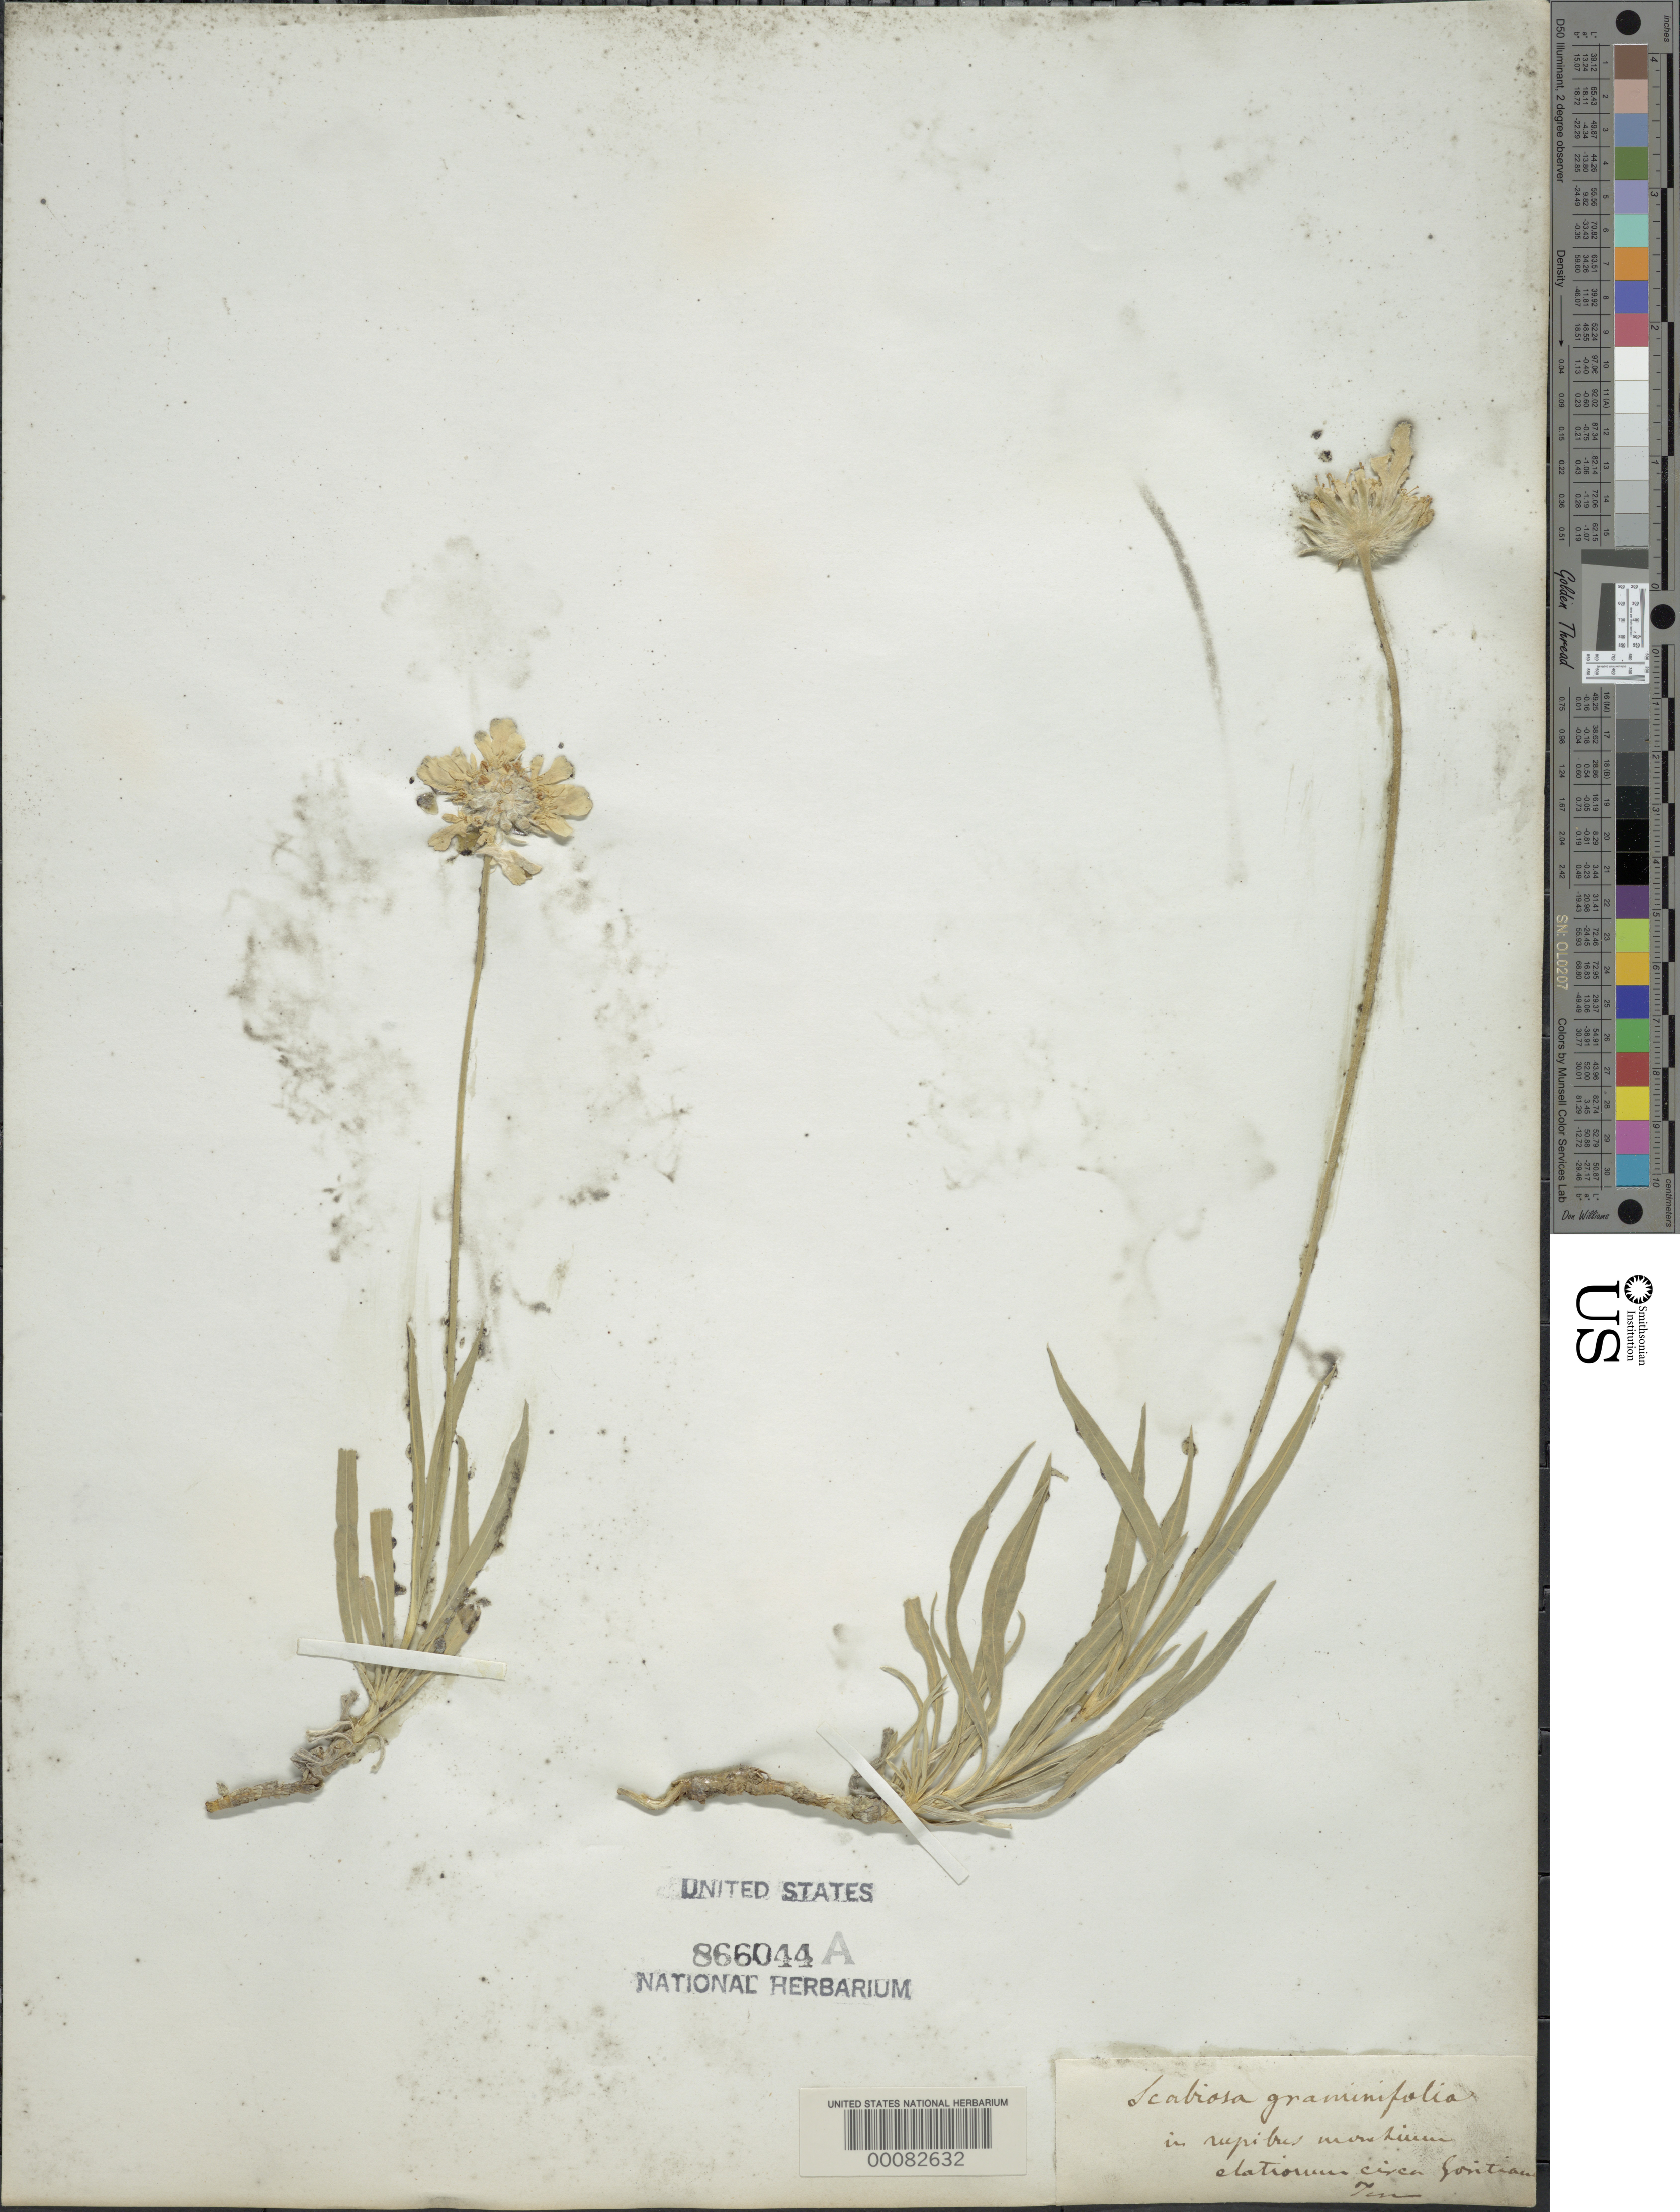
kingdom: Plantae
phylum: Tracheophyta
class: Magnoliopsida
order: Dipsacales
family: Caprifoliaceae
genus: Scabiosa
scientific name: Scabiosa graminifolia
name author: L.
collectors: -- Ten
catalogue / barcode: US 866044A